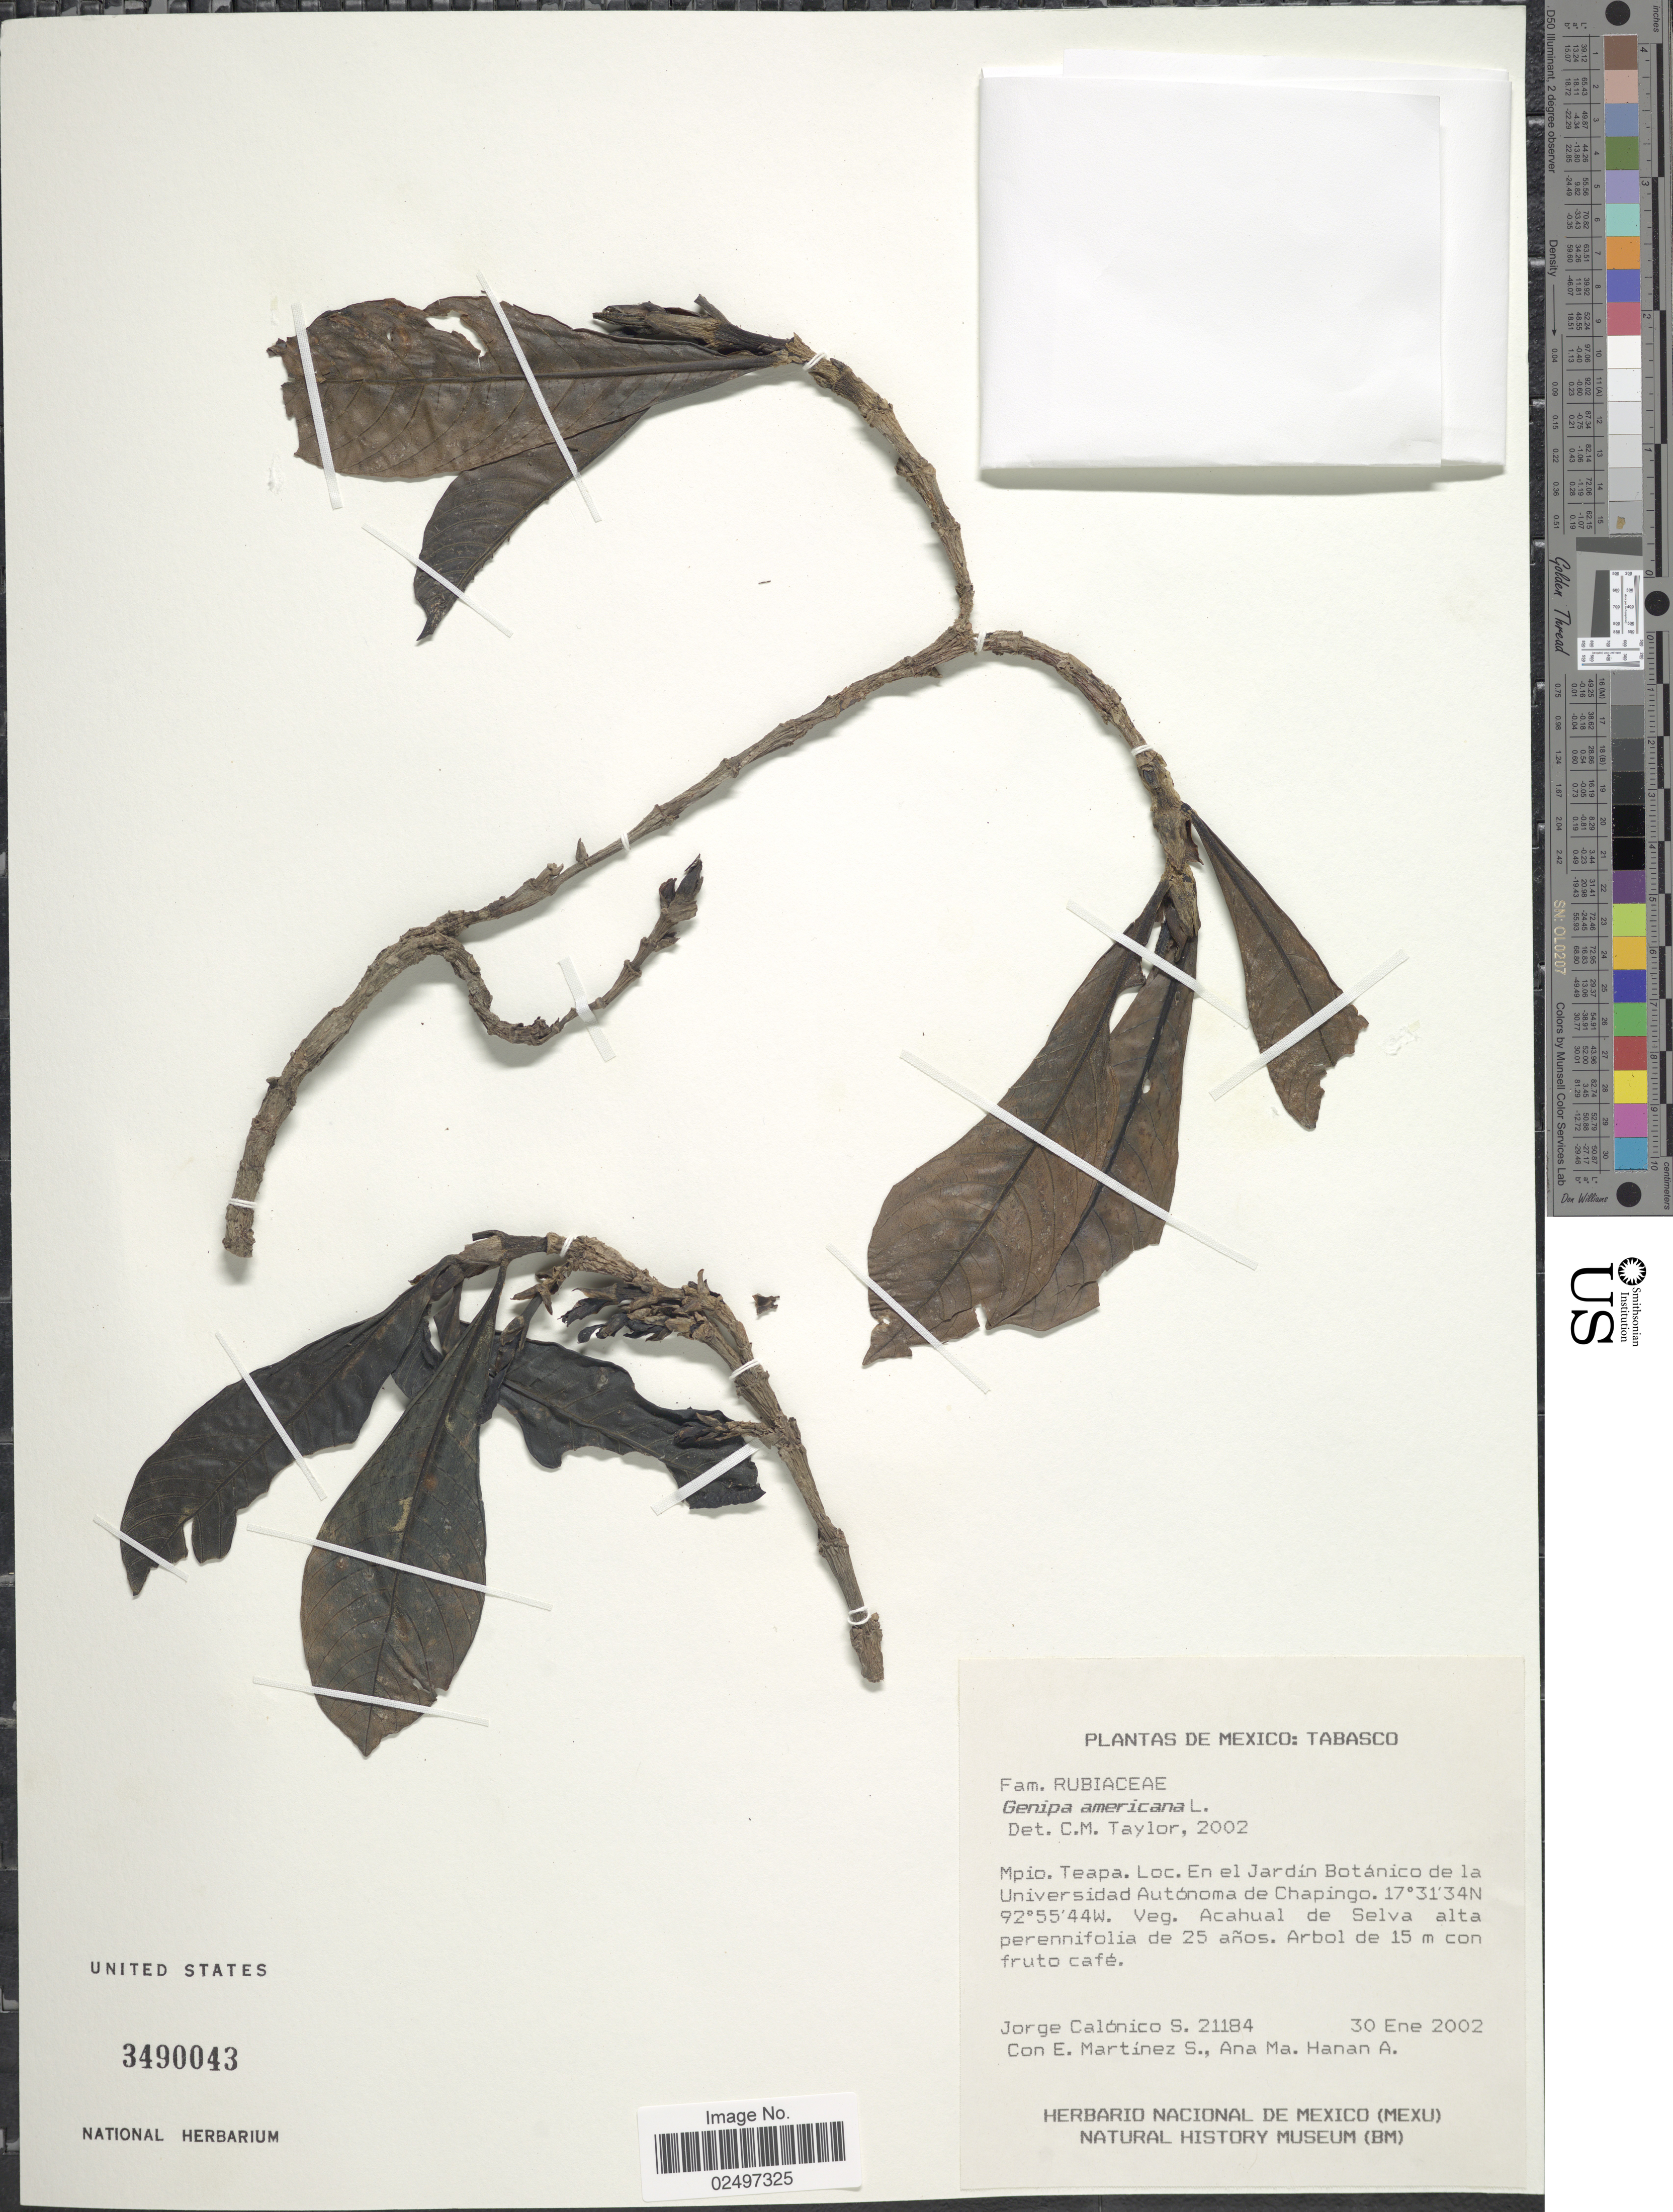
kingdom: Plantae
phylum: Tracheophyta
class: Magnoliopsida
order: Gentianales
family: Rubiaceae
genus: Genipa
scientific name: Genipa americana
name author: L.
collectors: J. Calónico Soto, E. M. Martínez S. & A. Hanan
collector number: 21184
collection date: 2002-01-30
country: Mexico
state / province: Tabasco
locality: Tabasco, Mpio. Teapa, En el Jardin Botanico de la Universidad Autonoma de Chapingo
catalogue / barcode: US 3490043